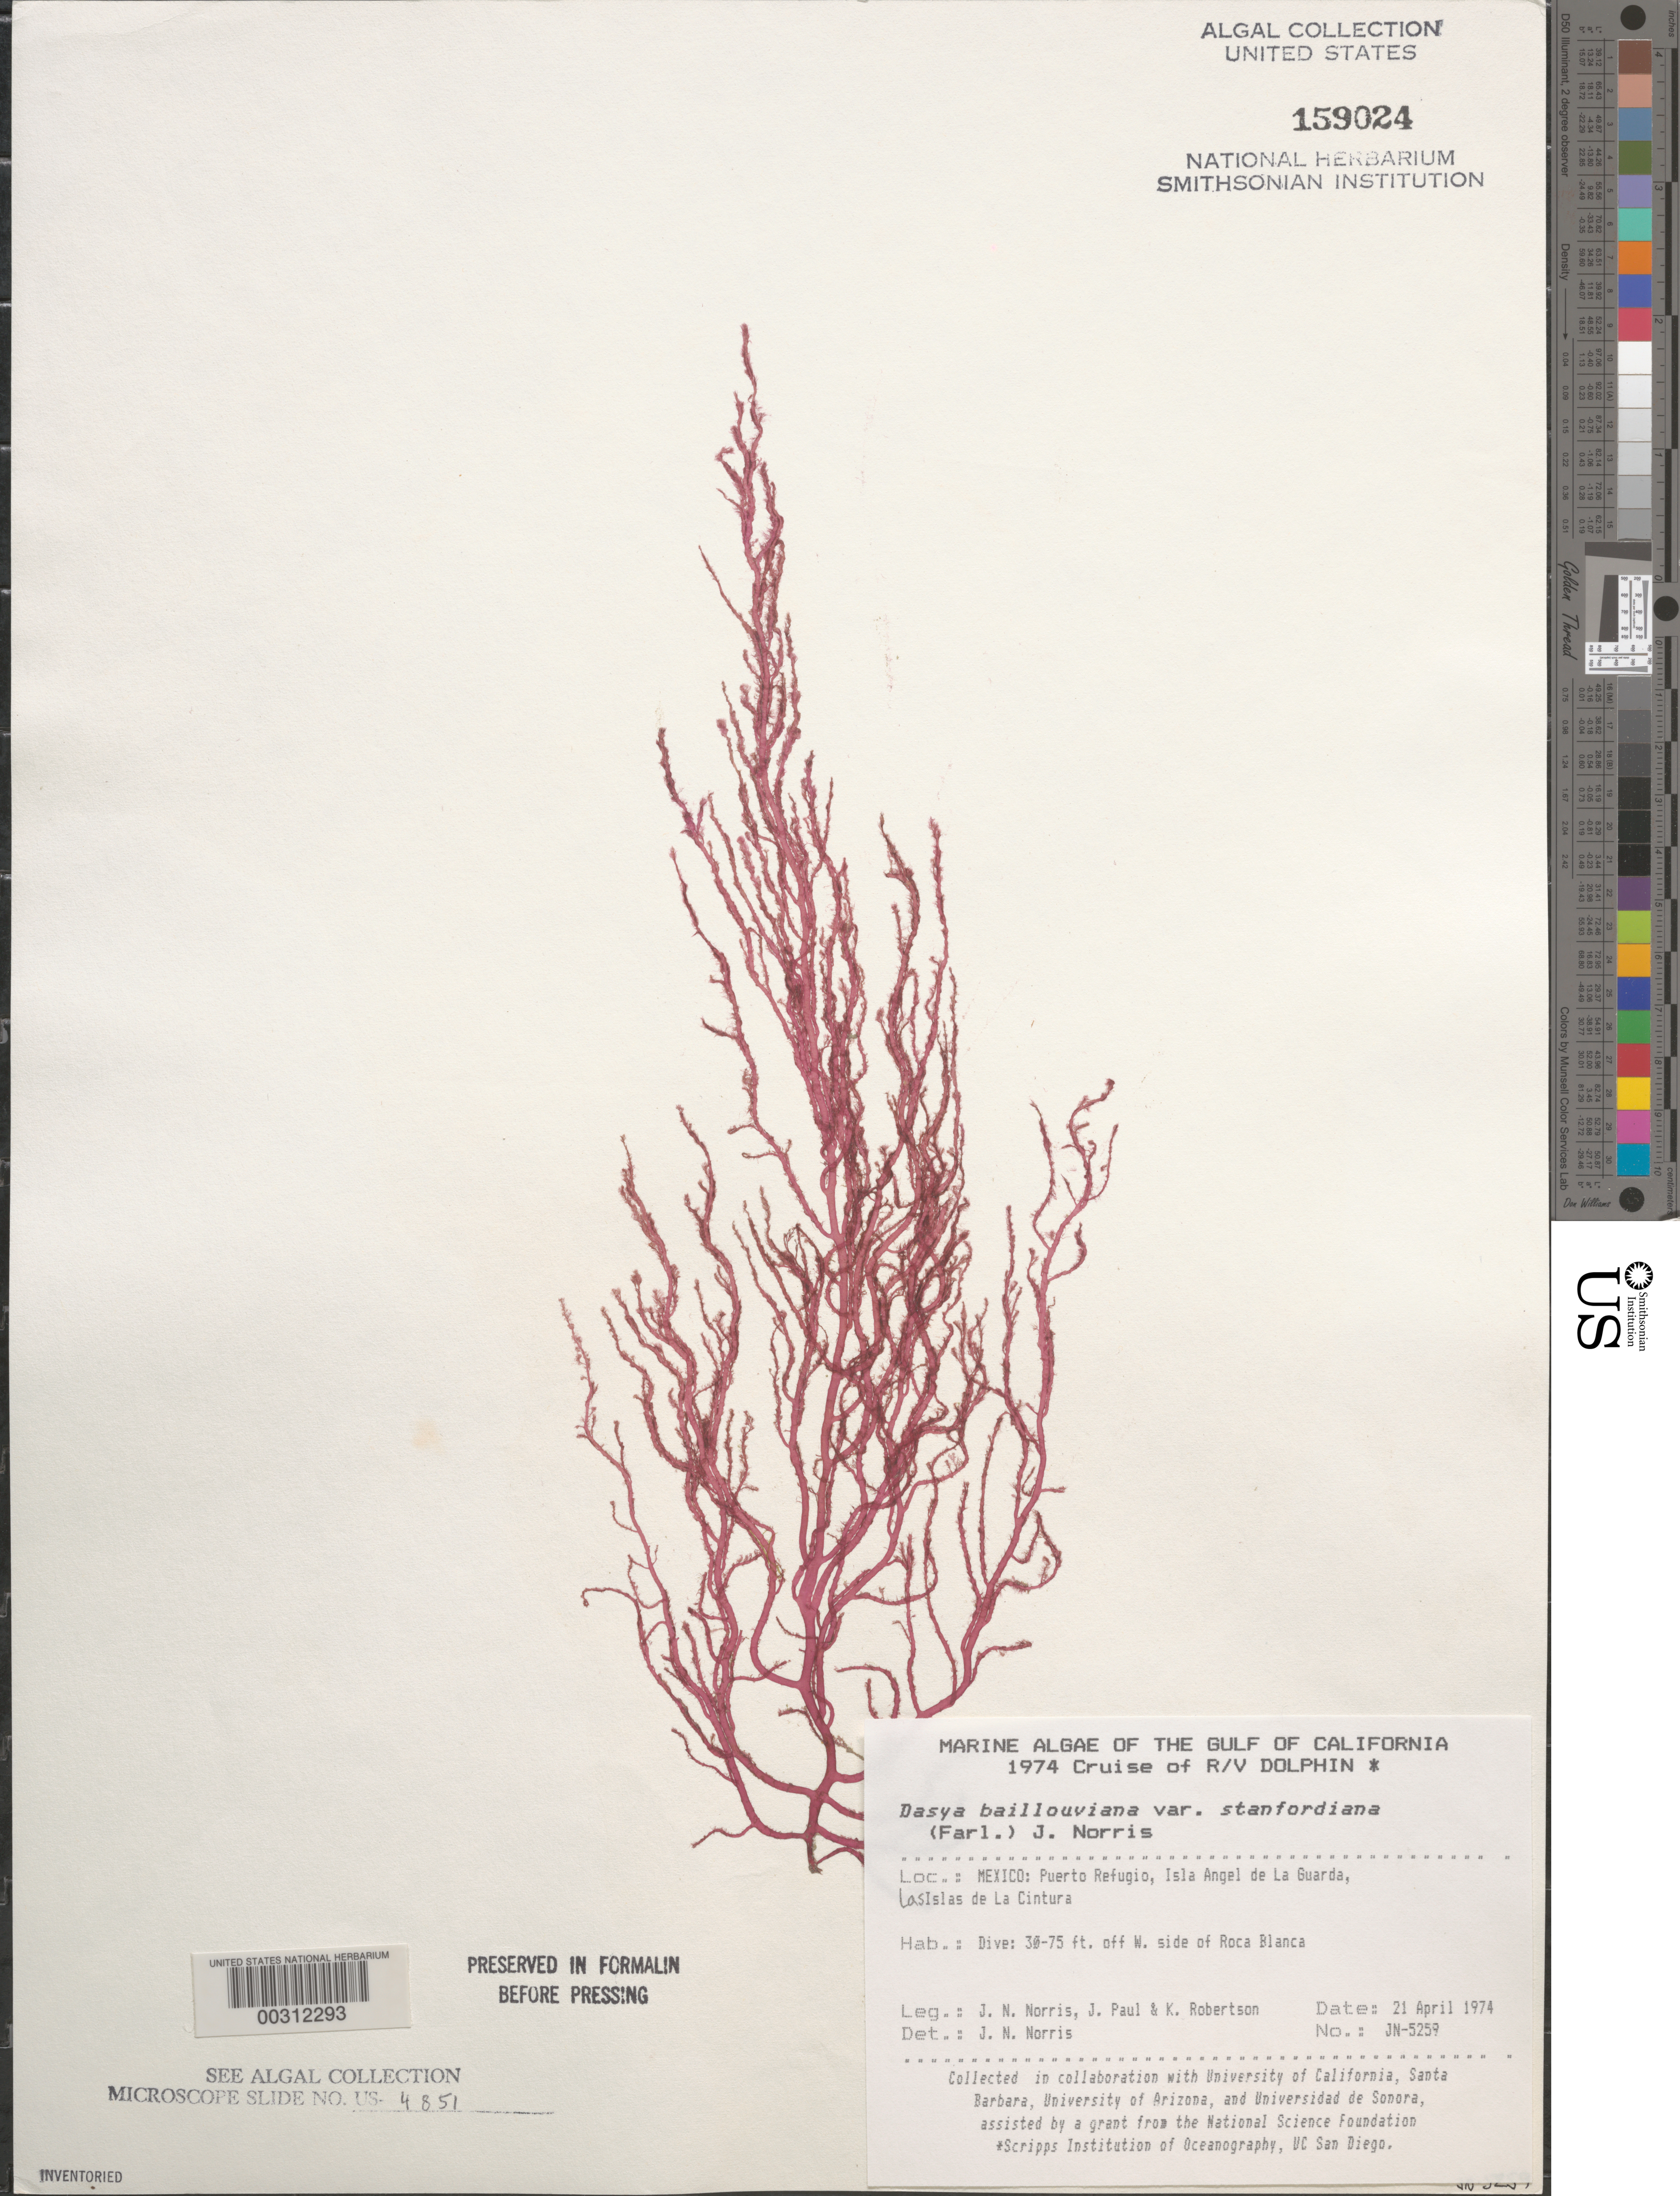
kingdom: Plantae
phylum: Rhodophyta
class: Florideophyceae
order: Ceramiales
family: Dasyaceae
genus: Dasya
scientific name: Dasya pedicellata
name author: (C. Agardh) C. Agardh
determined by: Algae name updating Project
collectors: J. N. Norris, J. Paul & K. Robertson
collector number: JN-5259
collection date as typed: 21 Apr 1974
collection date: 1974-04-21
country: Mexico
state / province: Baja California Norte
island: Isla Angel de la Guarda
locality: Roca Blanca, Puerto Refugio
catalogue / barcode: US 159024